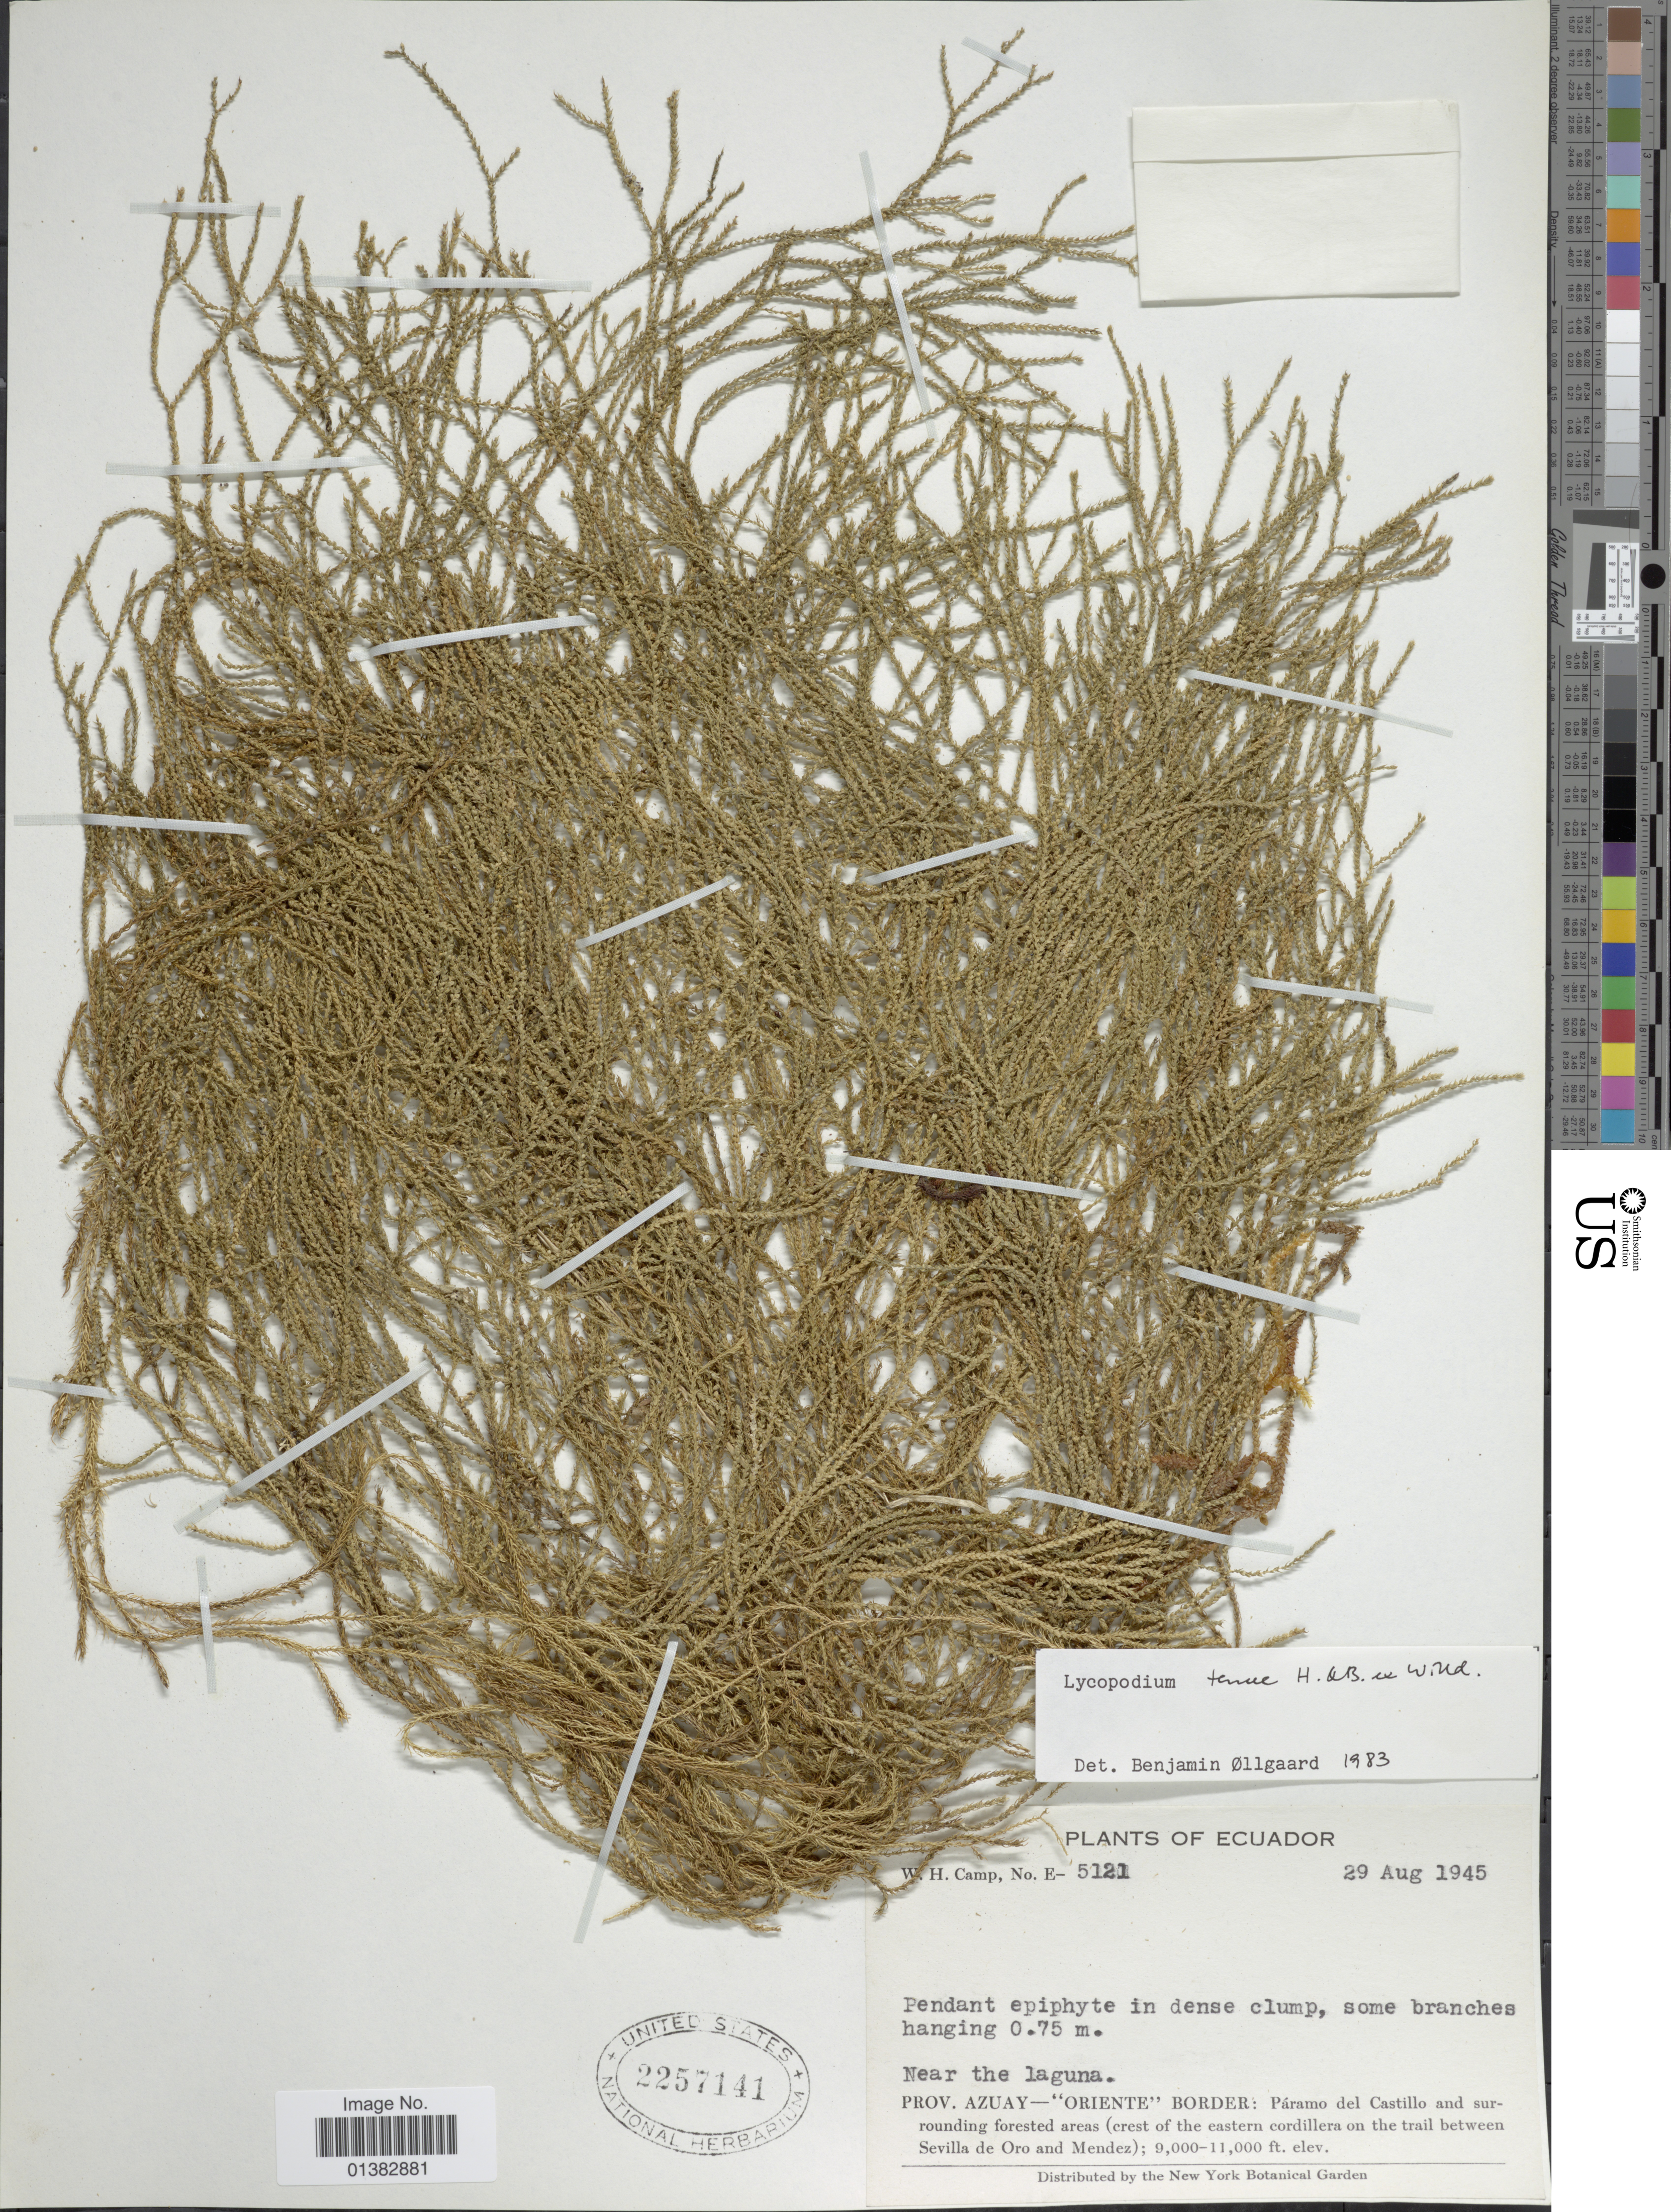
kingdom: Plantae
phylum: Tracheophyta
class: Lycopodiopsida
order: Lycopodiales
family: Lycopodiaceae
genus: Phlegmariurus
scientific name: Phlegmariurus tenuis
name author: (Humb. & Bonpl. ex Willd.) B. Øllg.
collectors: W. H. Camp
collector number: E-5121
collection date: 1945-08-29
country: Ecuador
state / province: Azuay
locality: Oriente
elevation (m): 2743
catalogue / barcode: US 2257141